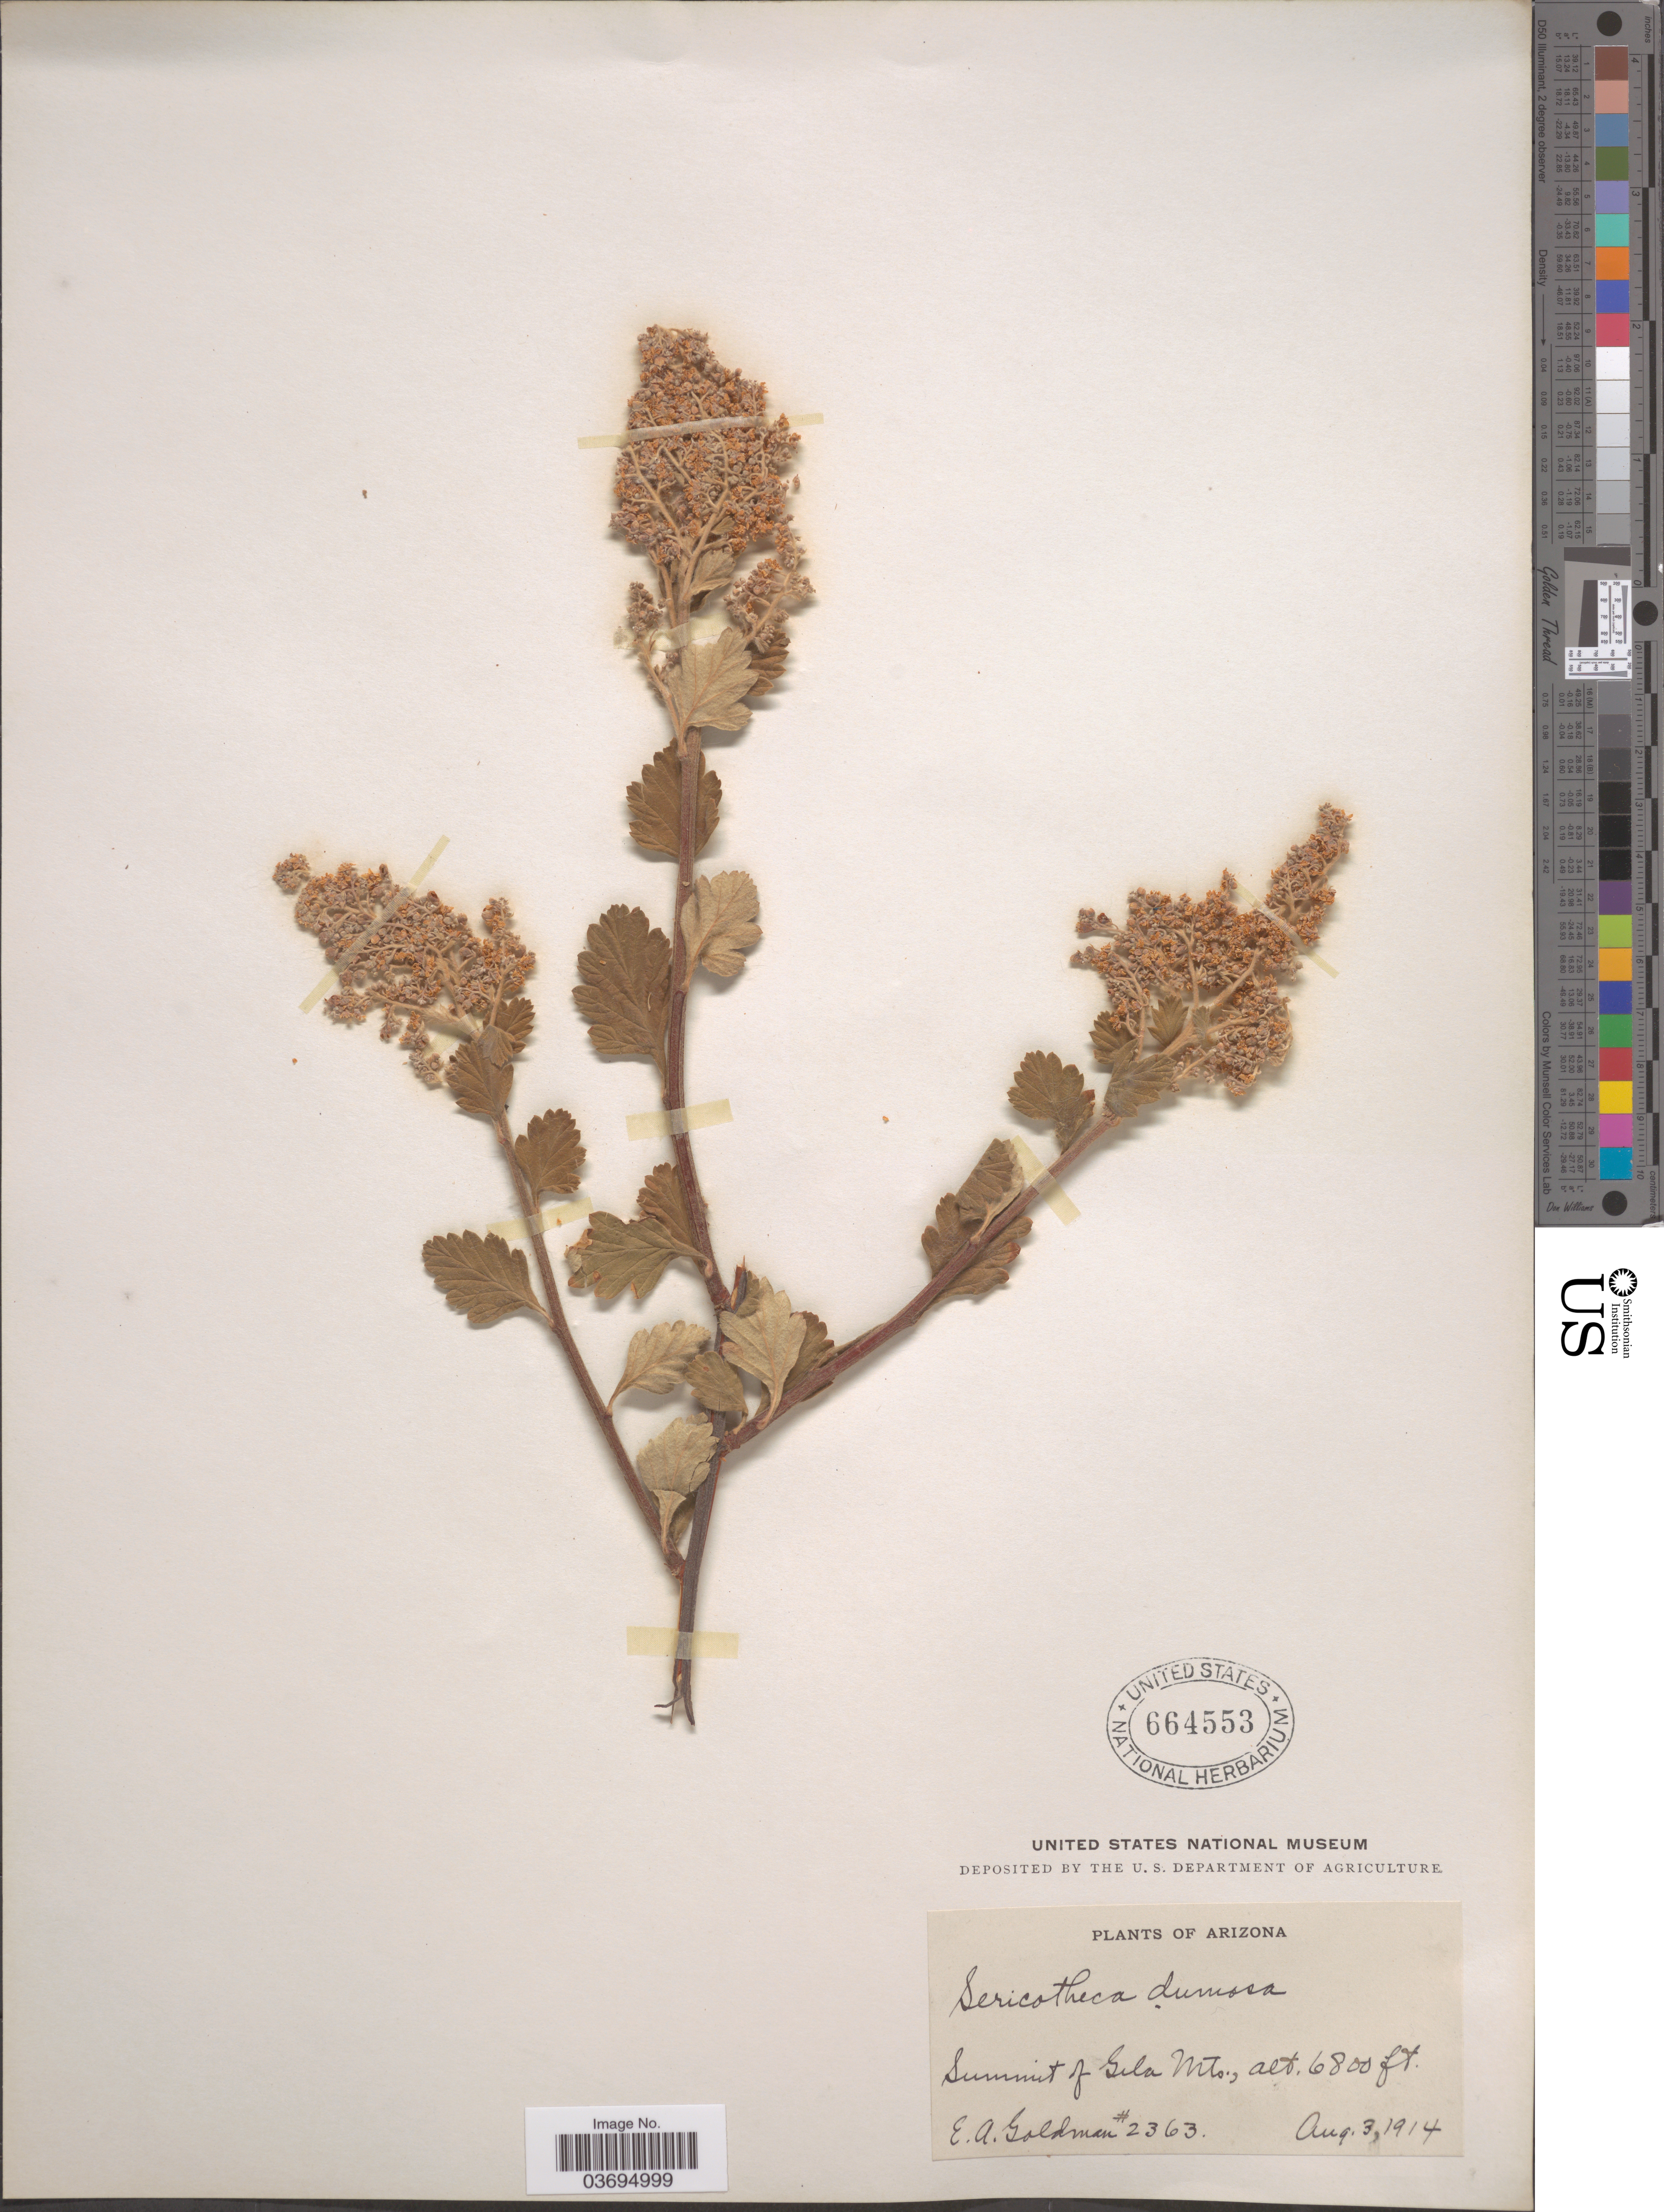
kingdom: Plantae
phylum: Tracheophyta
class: Magnoliopsida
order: Rosales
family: Rosaceae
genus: Holodiscus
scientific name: Holodiscus discolor var. dumosus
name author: Maxim. ex J.M. Coult.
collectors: E. A. Goldman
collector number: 2363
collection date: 1914-08-03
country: United States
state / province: Arizona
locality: Summit of Gila Mts.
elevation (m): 2073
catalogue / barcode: US 664553